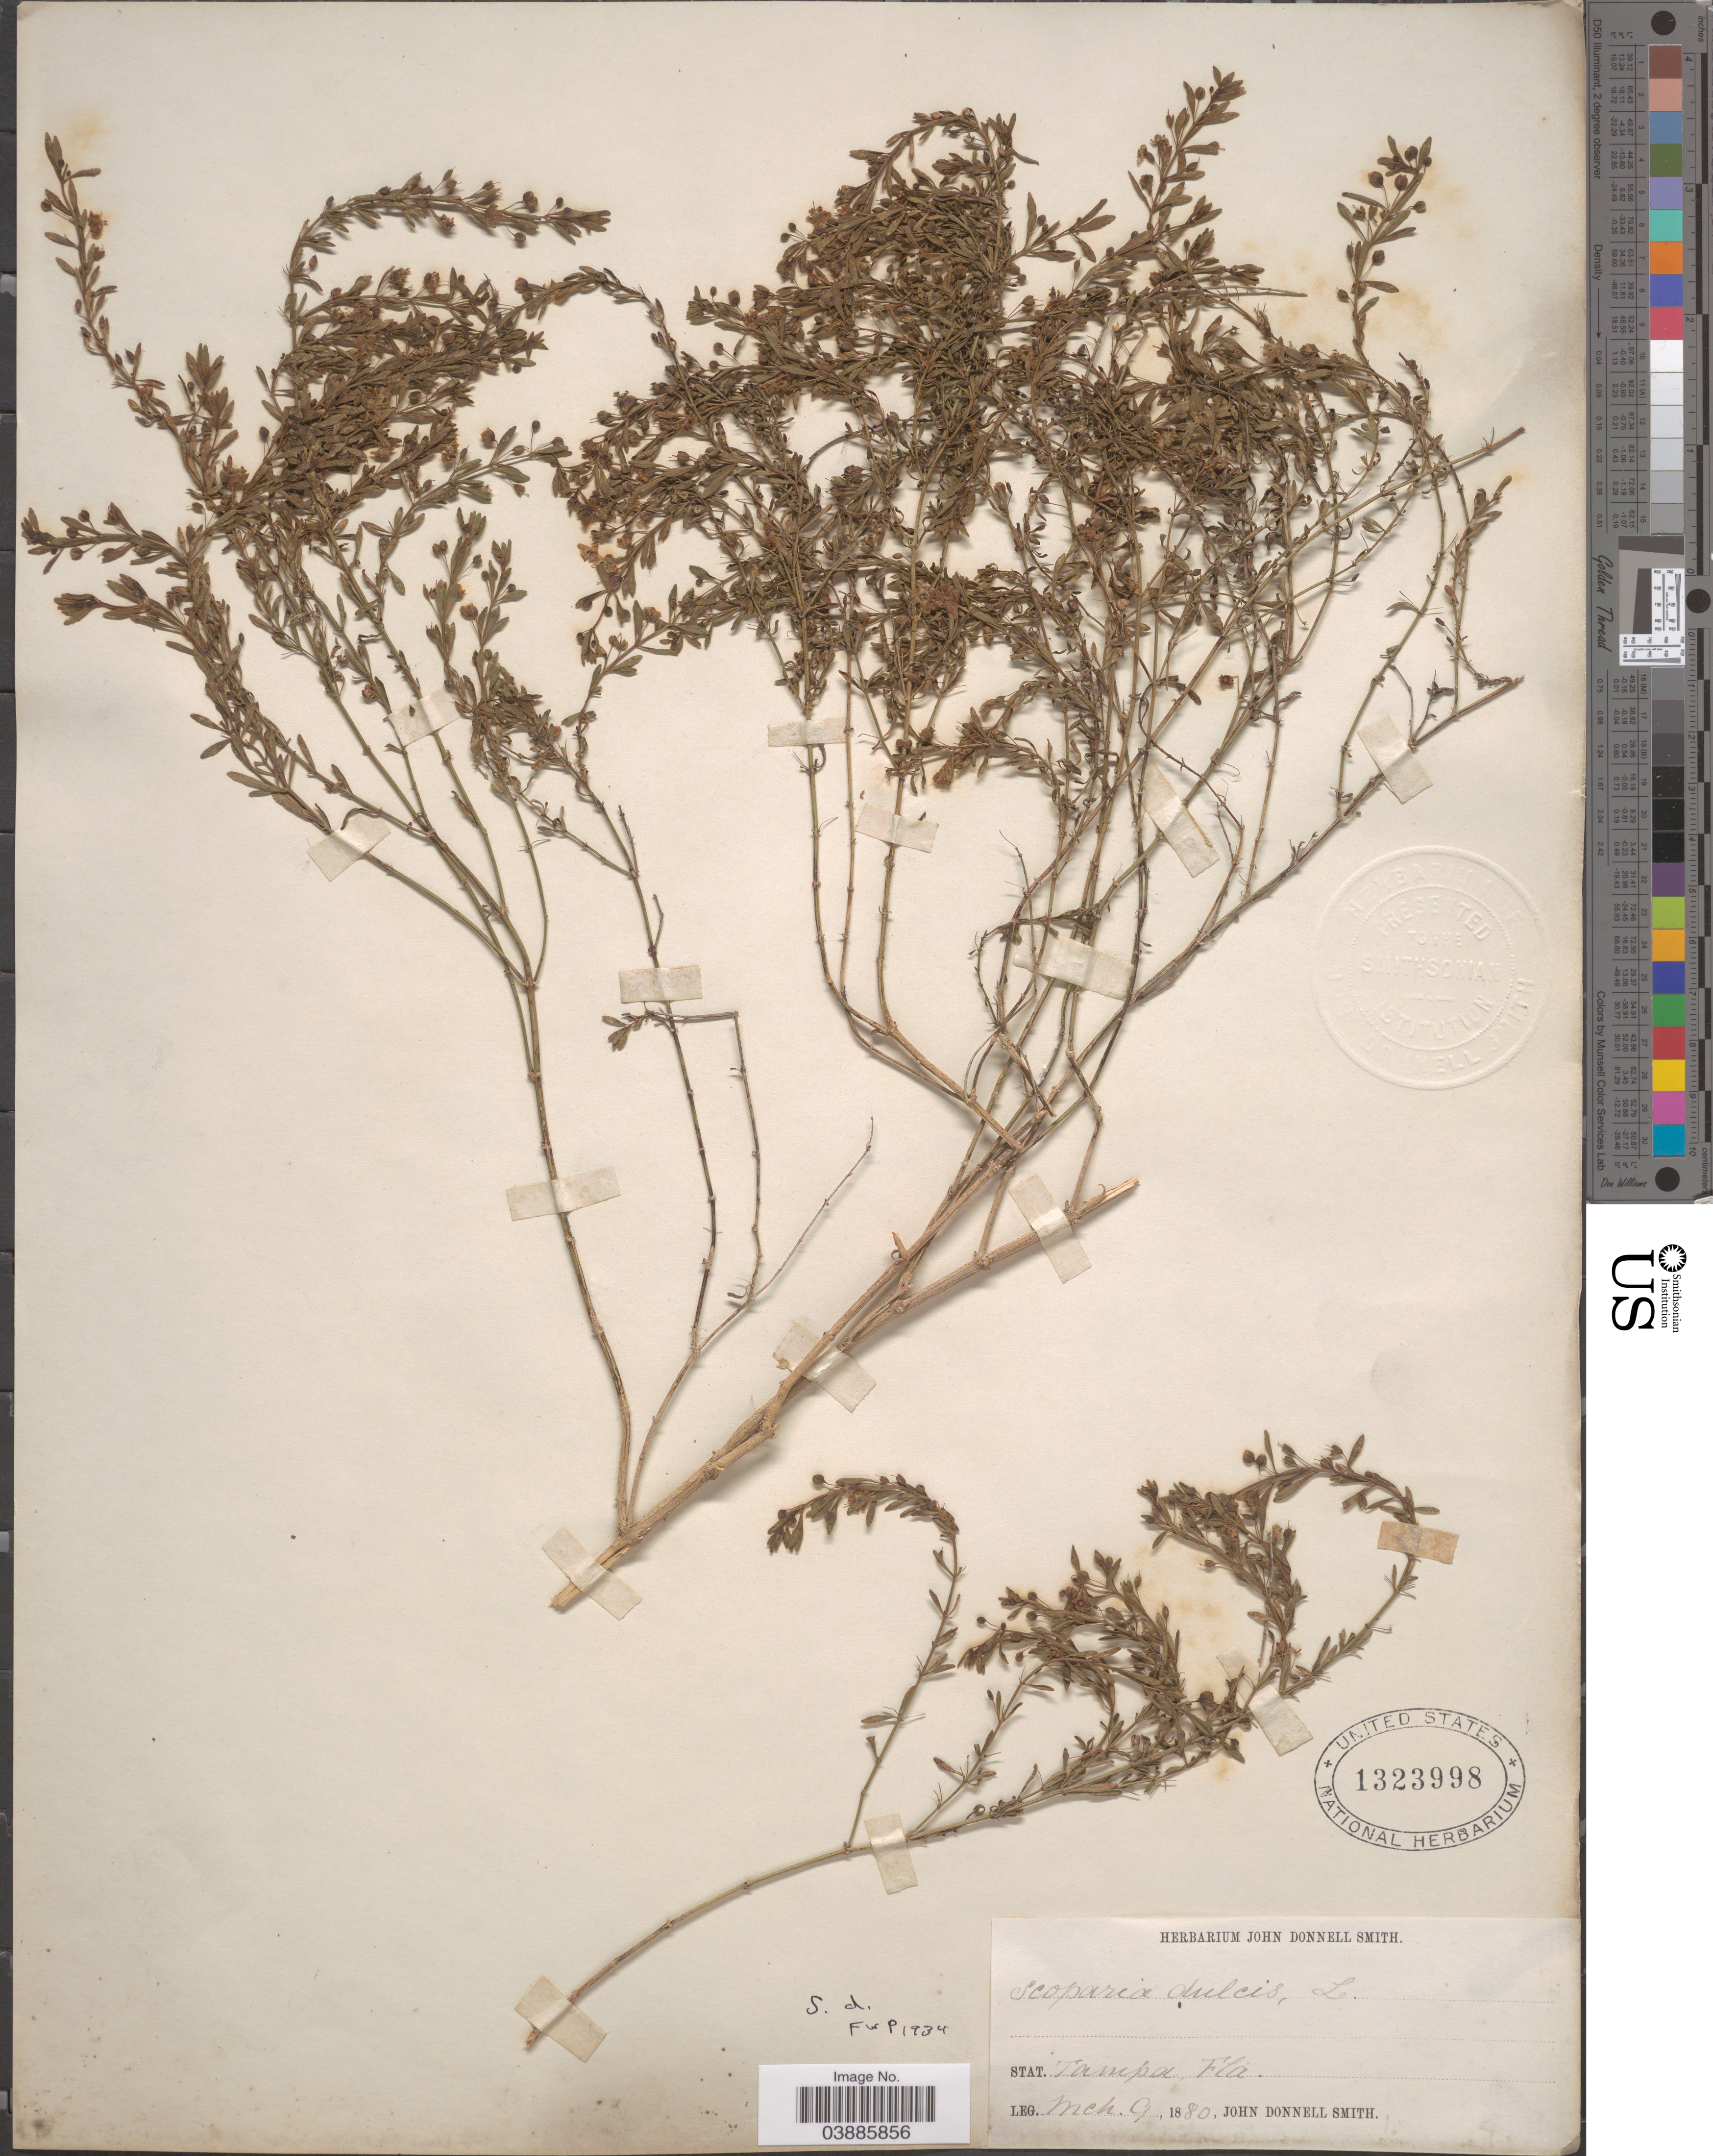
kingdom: Plantae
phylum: Tracheophyta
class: Magnoliopsida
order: Lamiales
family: Plantaginaceae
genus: Scoparia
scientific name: Scoparia dulcis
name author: L.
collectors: J. Donnell Smith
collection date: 1880-03-09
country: United States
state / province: Florida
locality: Stat. Tampa.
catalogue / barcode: US 1323998